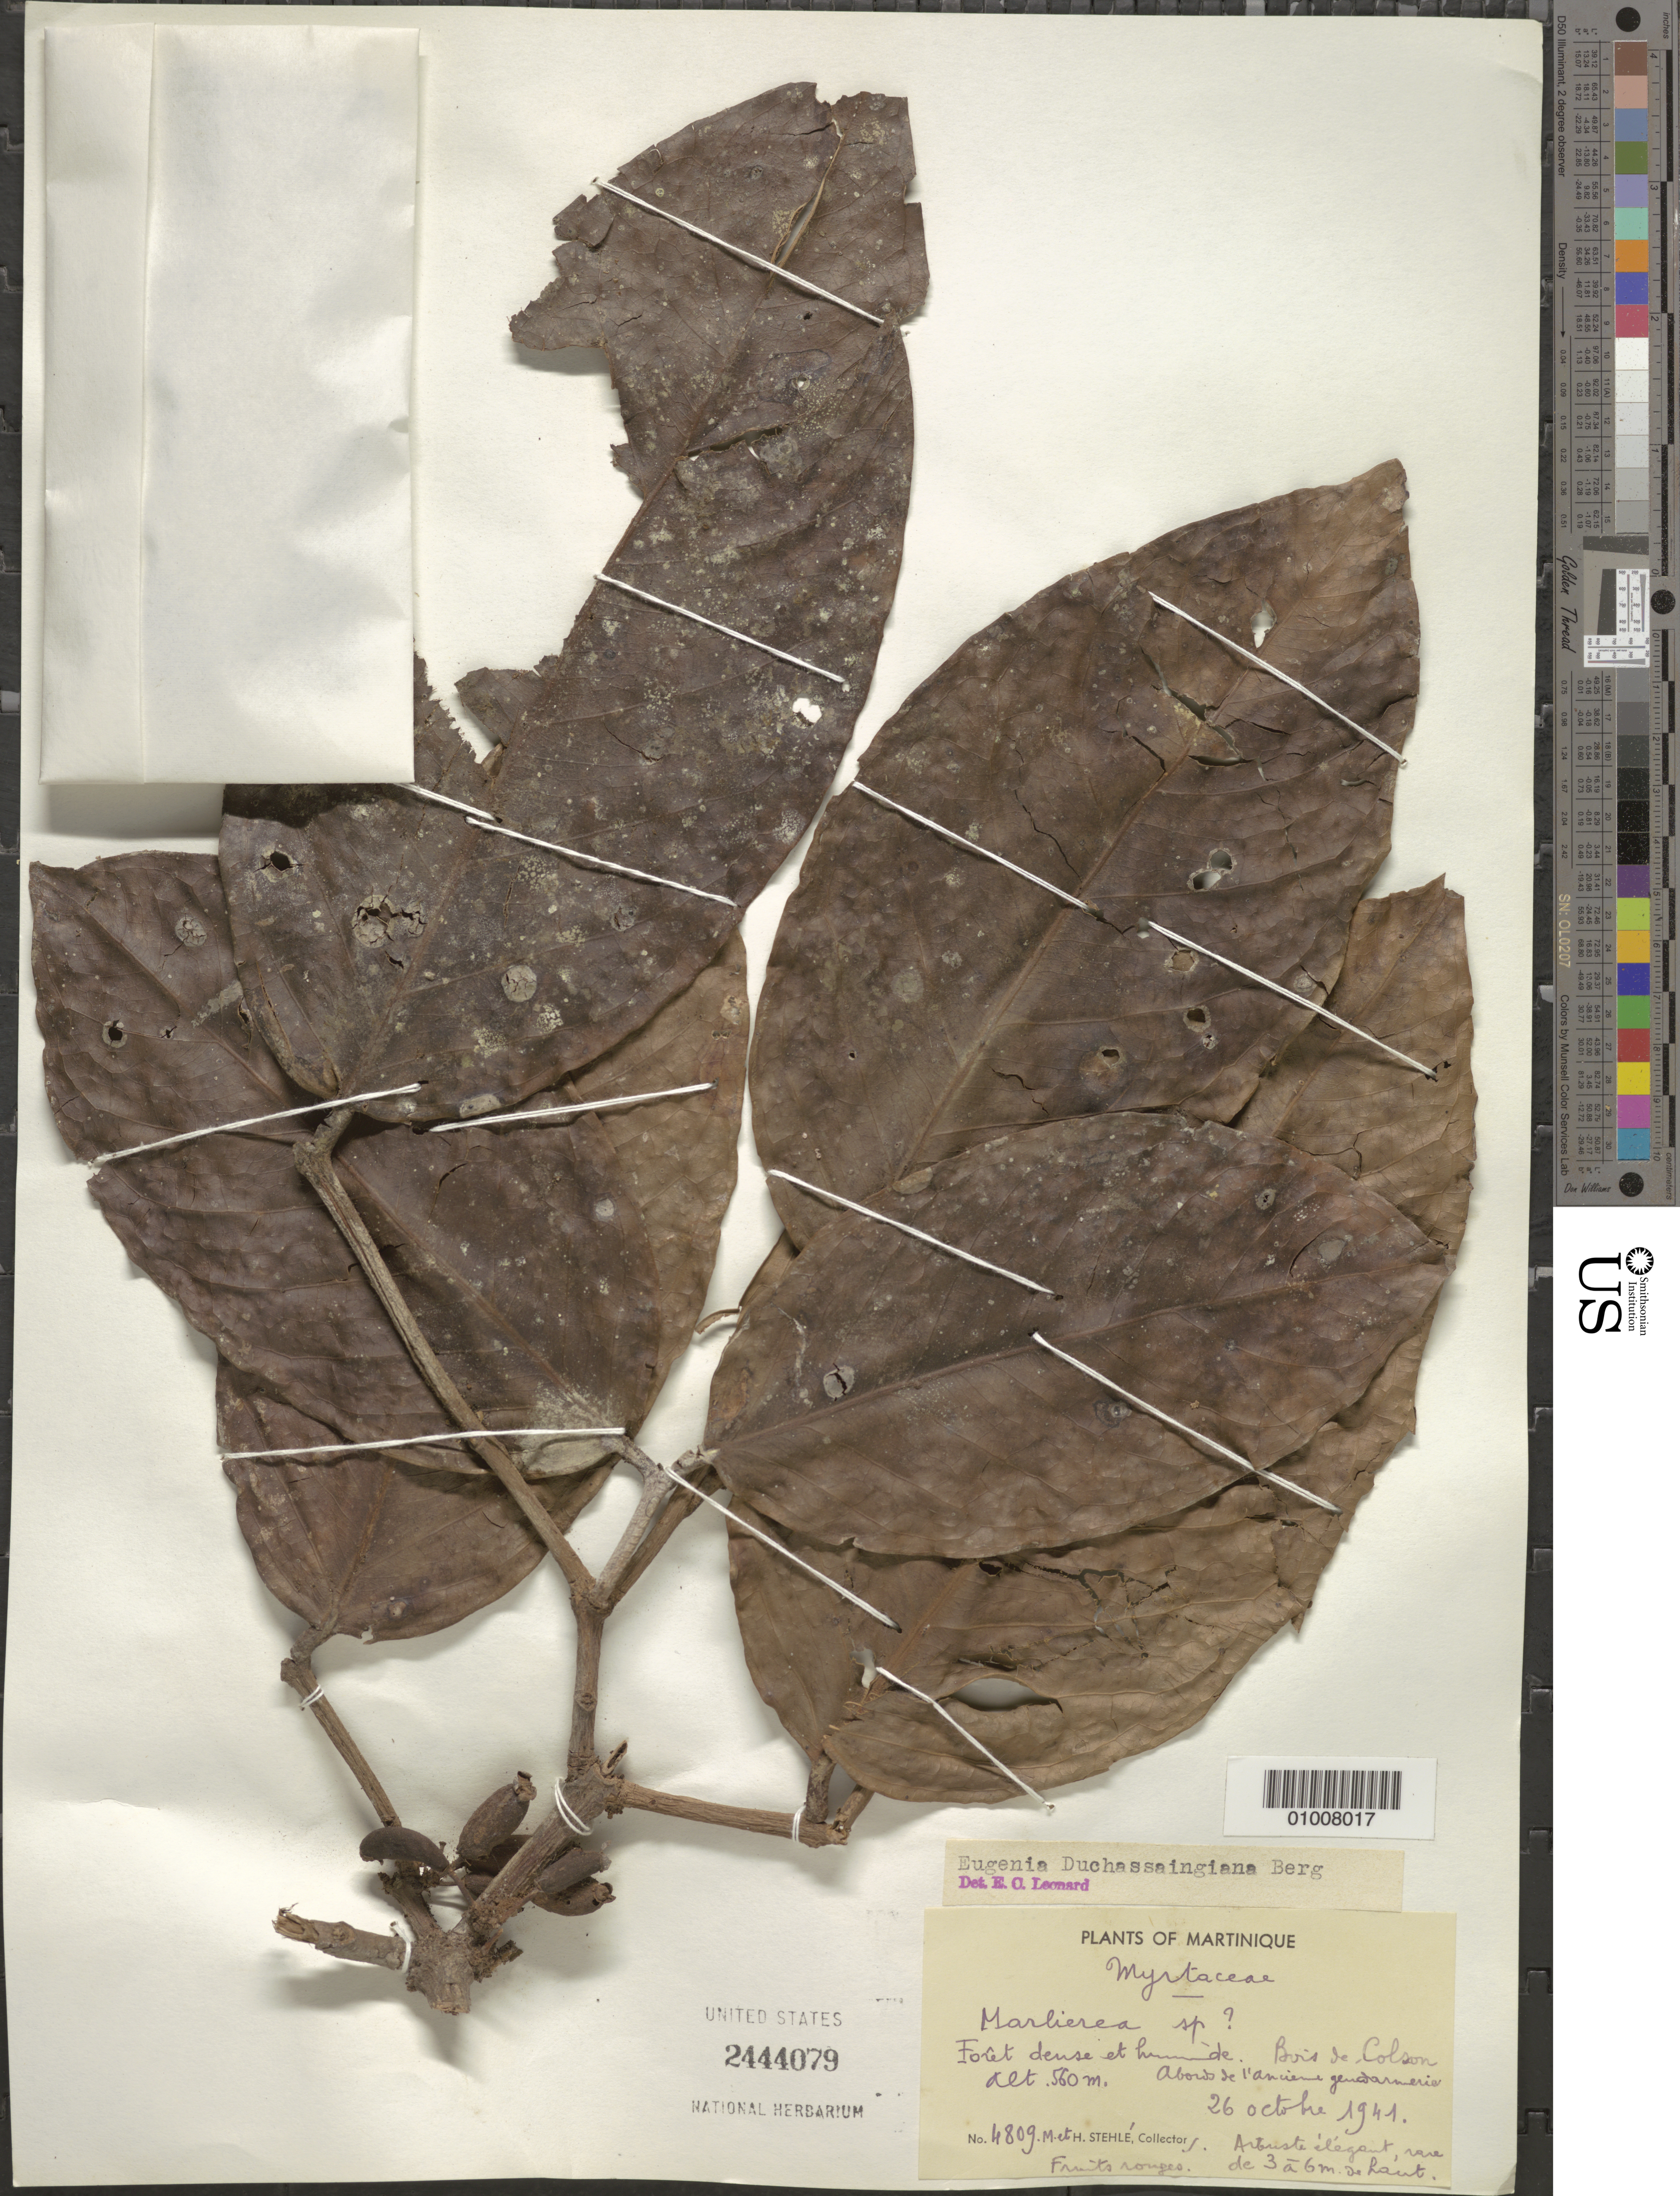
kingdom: Plantae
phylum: Tracheophyta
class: Magnoliopsida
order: Myrtales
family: Myrtaceae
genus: Eugenia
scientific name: Eugenia duchassaingiana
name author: O. Berg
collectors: H. Stehlé & M. Stehlé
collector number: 4809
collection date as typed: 26 Oct 1941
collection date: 1941-10-26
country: Martinique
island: Martinique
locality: Bois de Colson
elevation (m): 560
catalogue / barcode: US 2444079